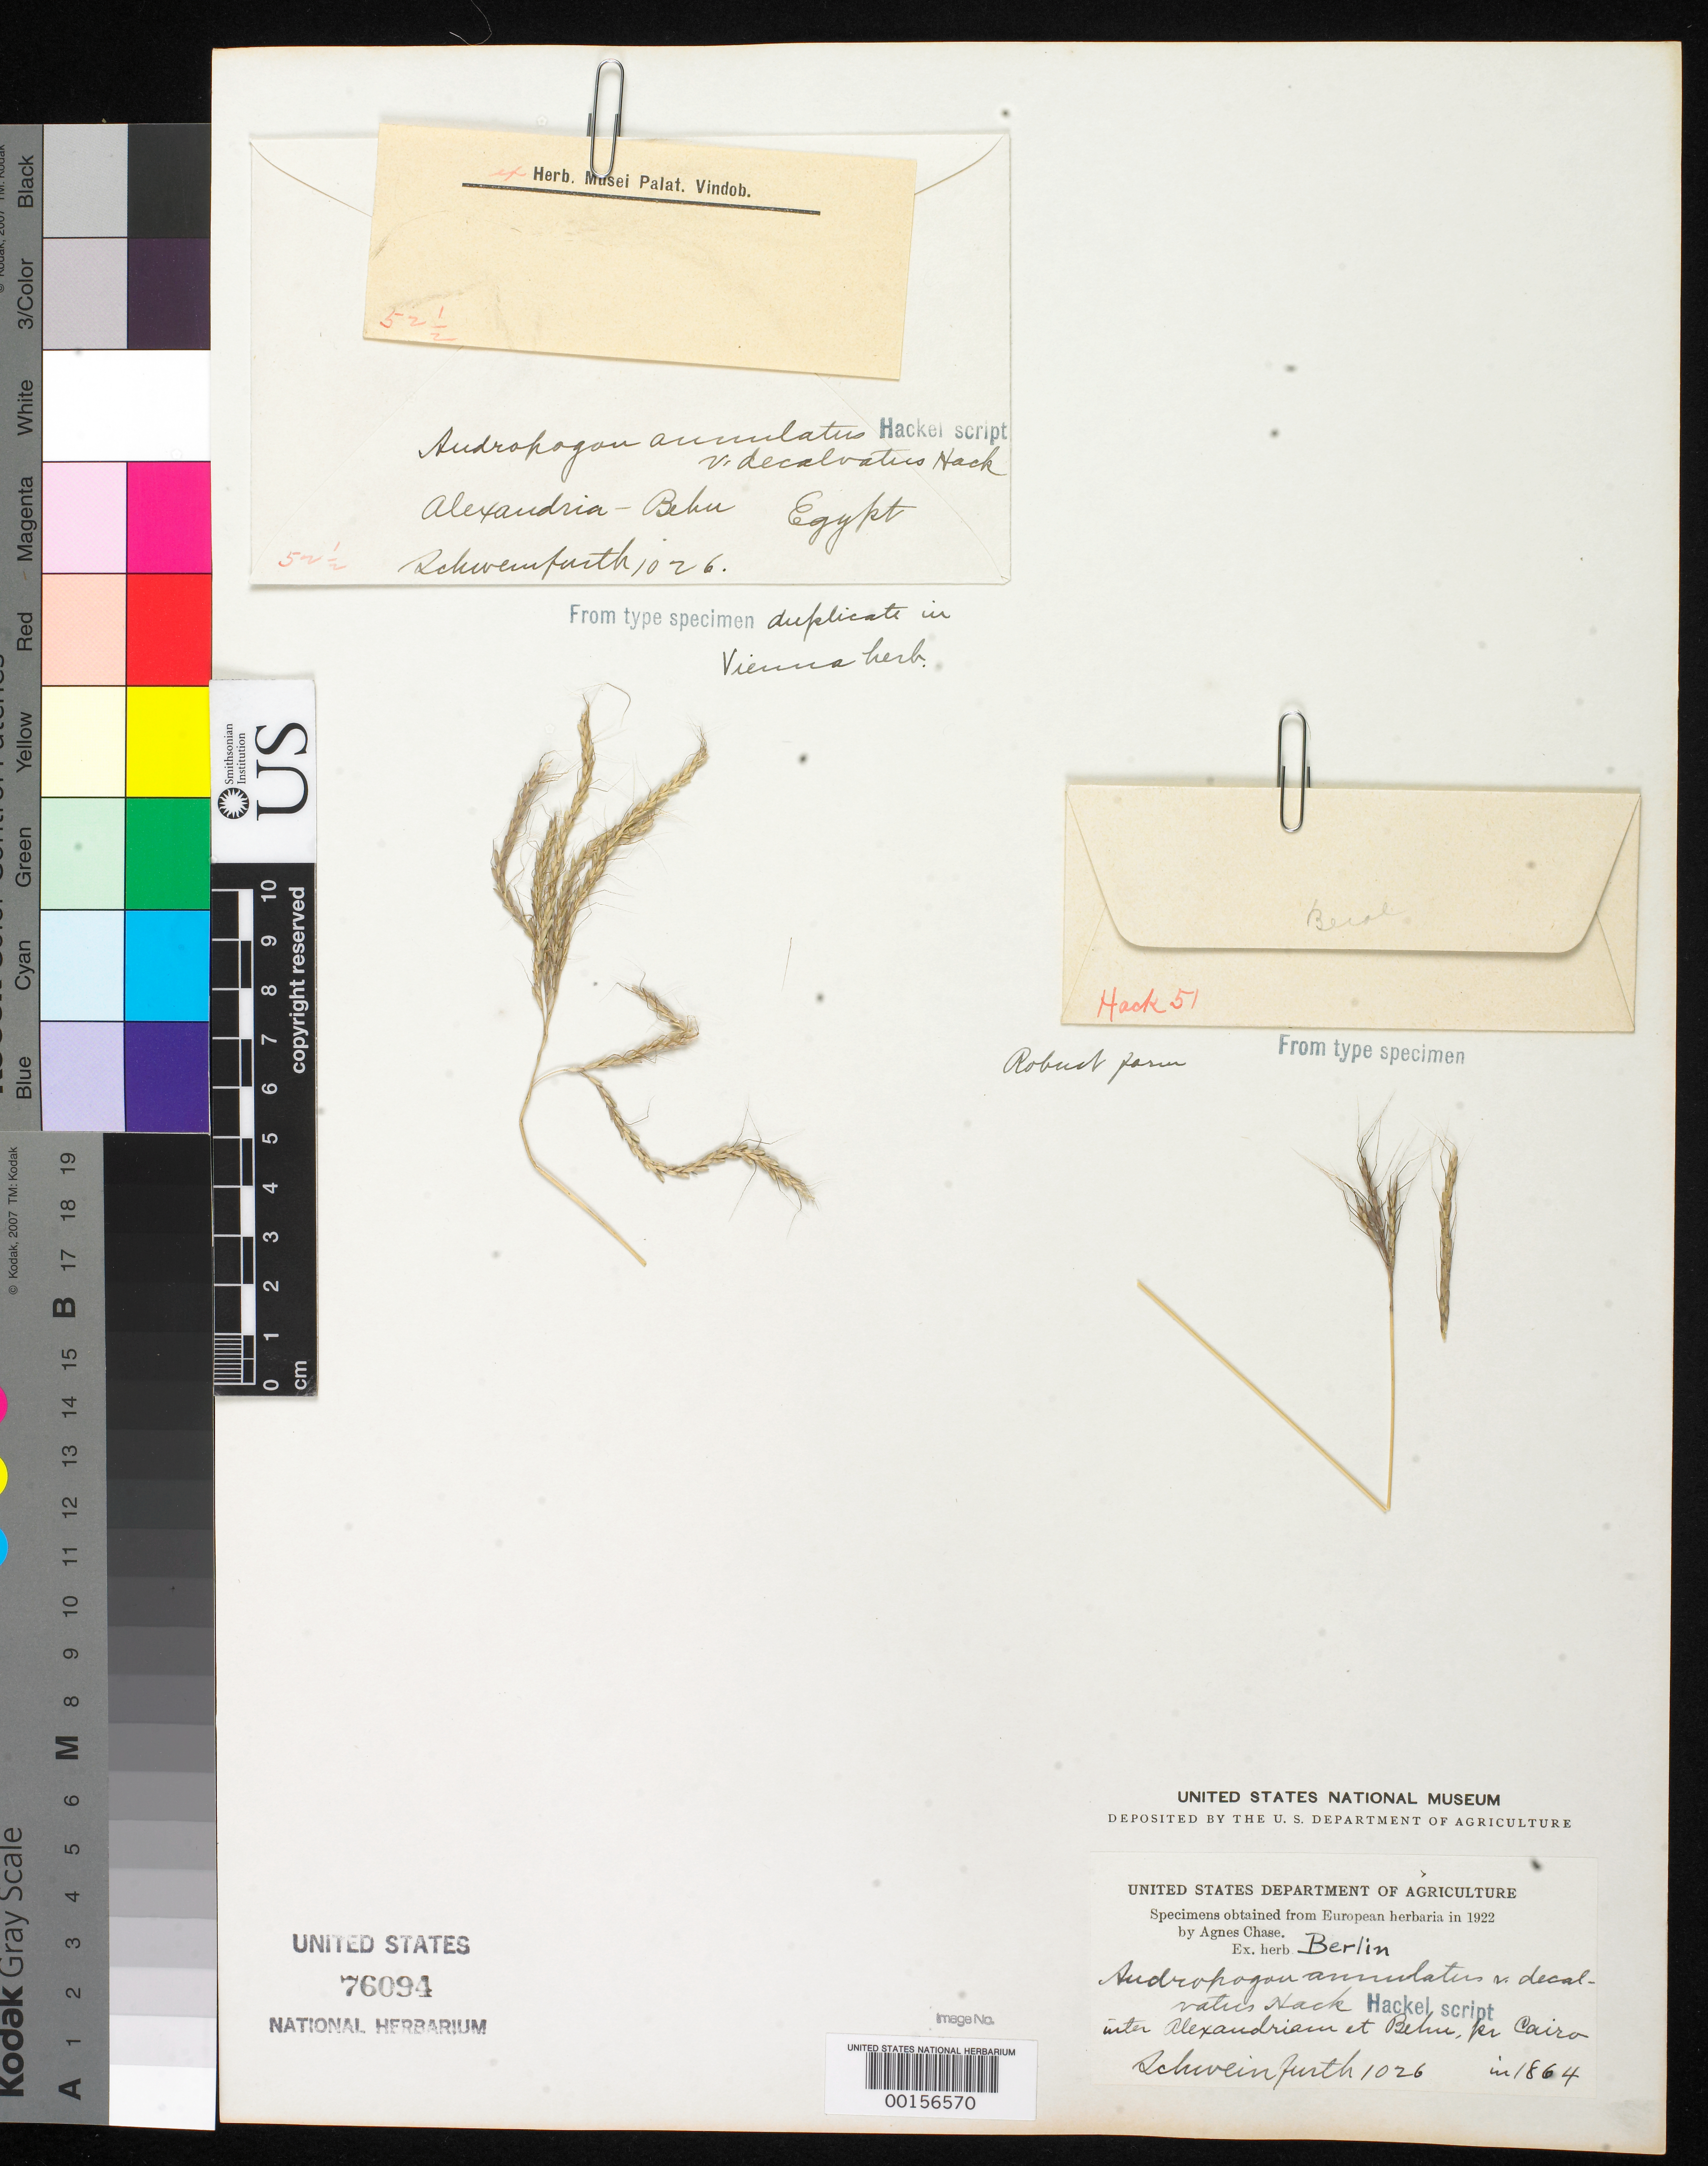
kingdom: Plantae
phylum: Tracheophyta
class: Liliopsida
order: Poales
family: Poaceae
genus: Andropogon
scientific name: Andropogon annulatus var. decalvatus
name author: Hack. in A. DC.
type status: Type Fragment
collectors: G. A. Schweinfurth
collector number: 1026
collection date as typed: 1864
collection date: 1864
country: Egypt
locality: Between Alexandria and Behu Pr. Cairo.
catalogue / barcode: US 76094